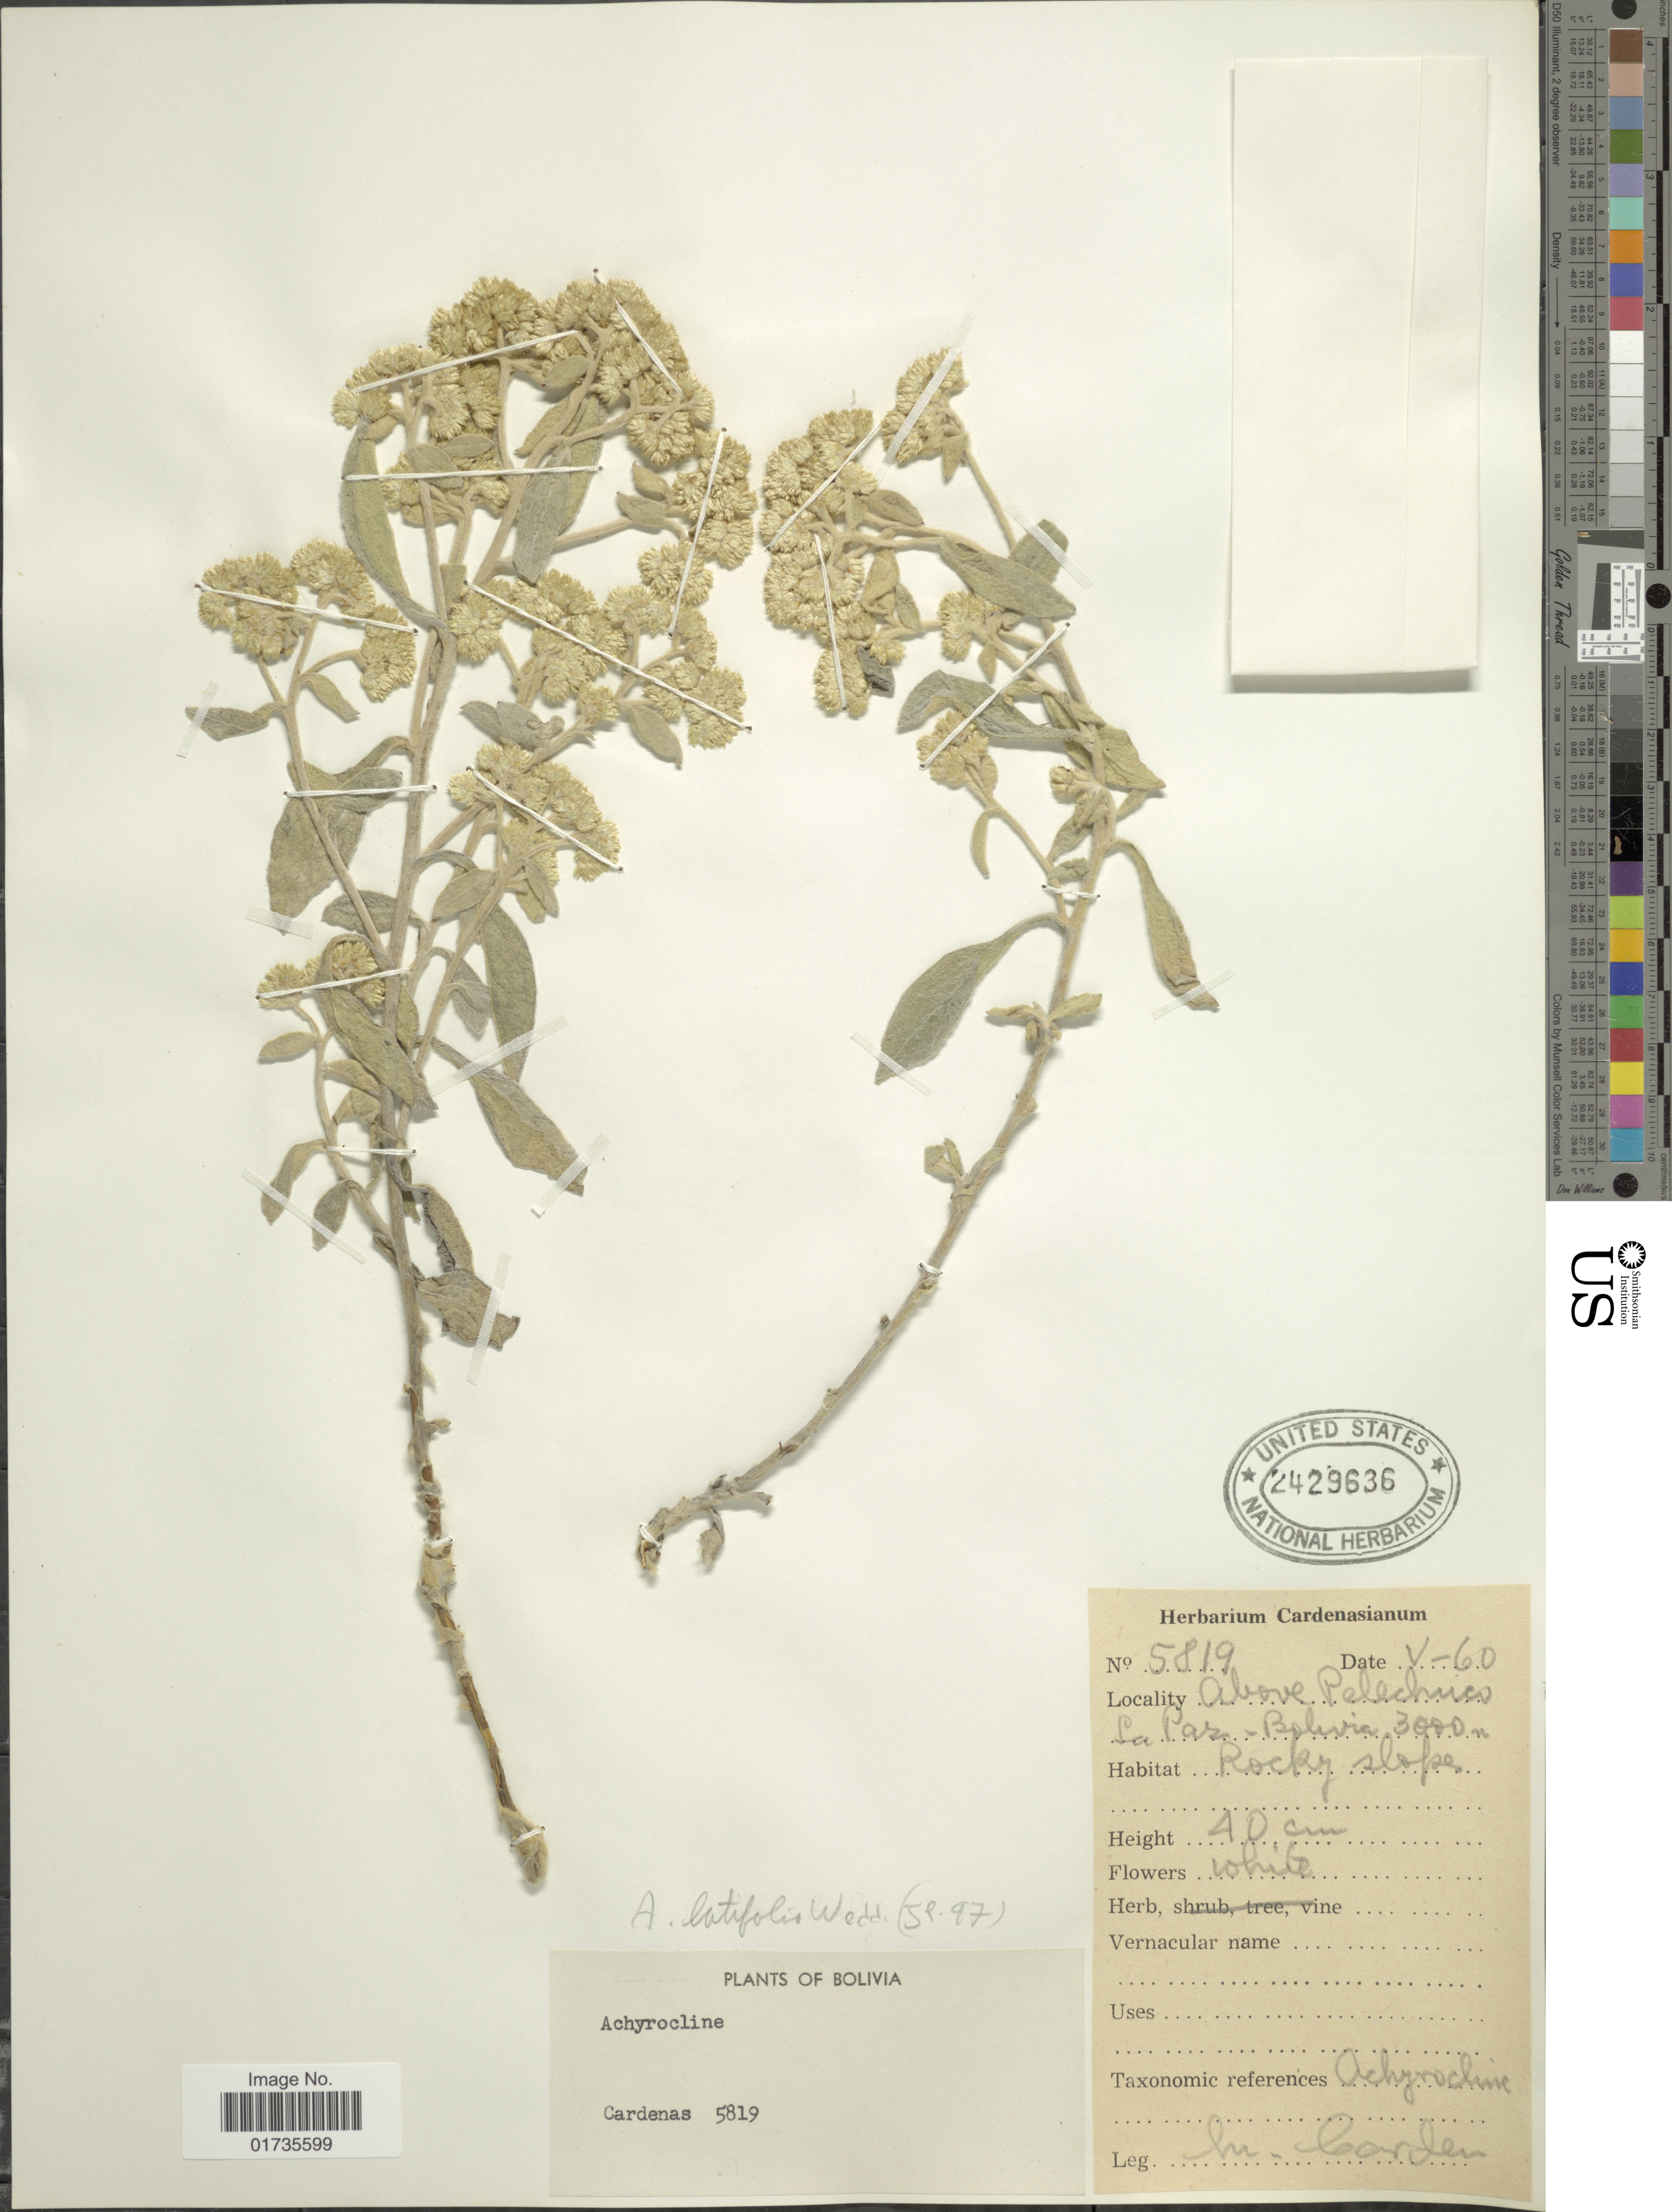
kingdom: Plantae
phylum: Tracheophyta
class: Magnoliopsida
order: Asterales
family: Asteraceae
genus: Achyrocline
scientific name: Achyrocline latifolia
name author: Wedd.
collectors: M. Cárdenas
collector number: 5819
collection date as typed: Transcribed d/m/y: /5/60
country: Bolivia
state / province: La Paz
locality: Above Pelechuco. La Paz-Bolivia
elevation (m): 3000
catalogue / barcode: US 2429636